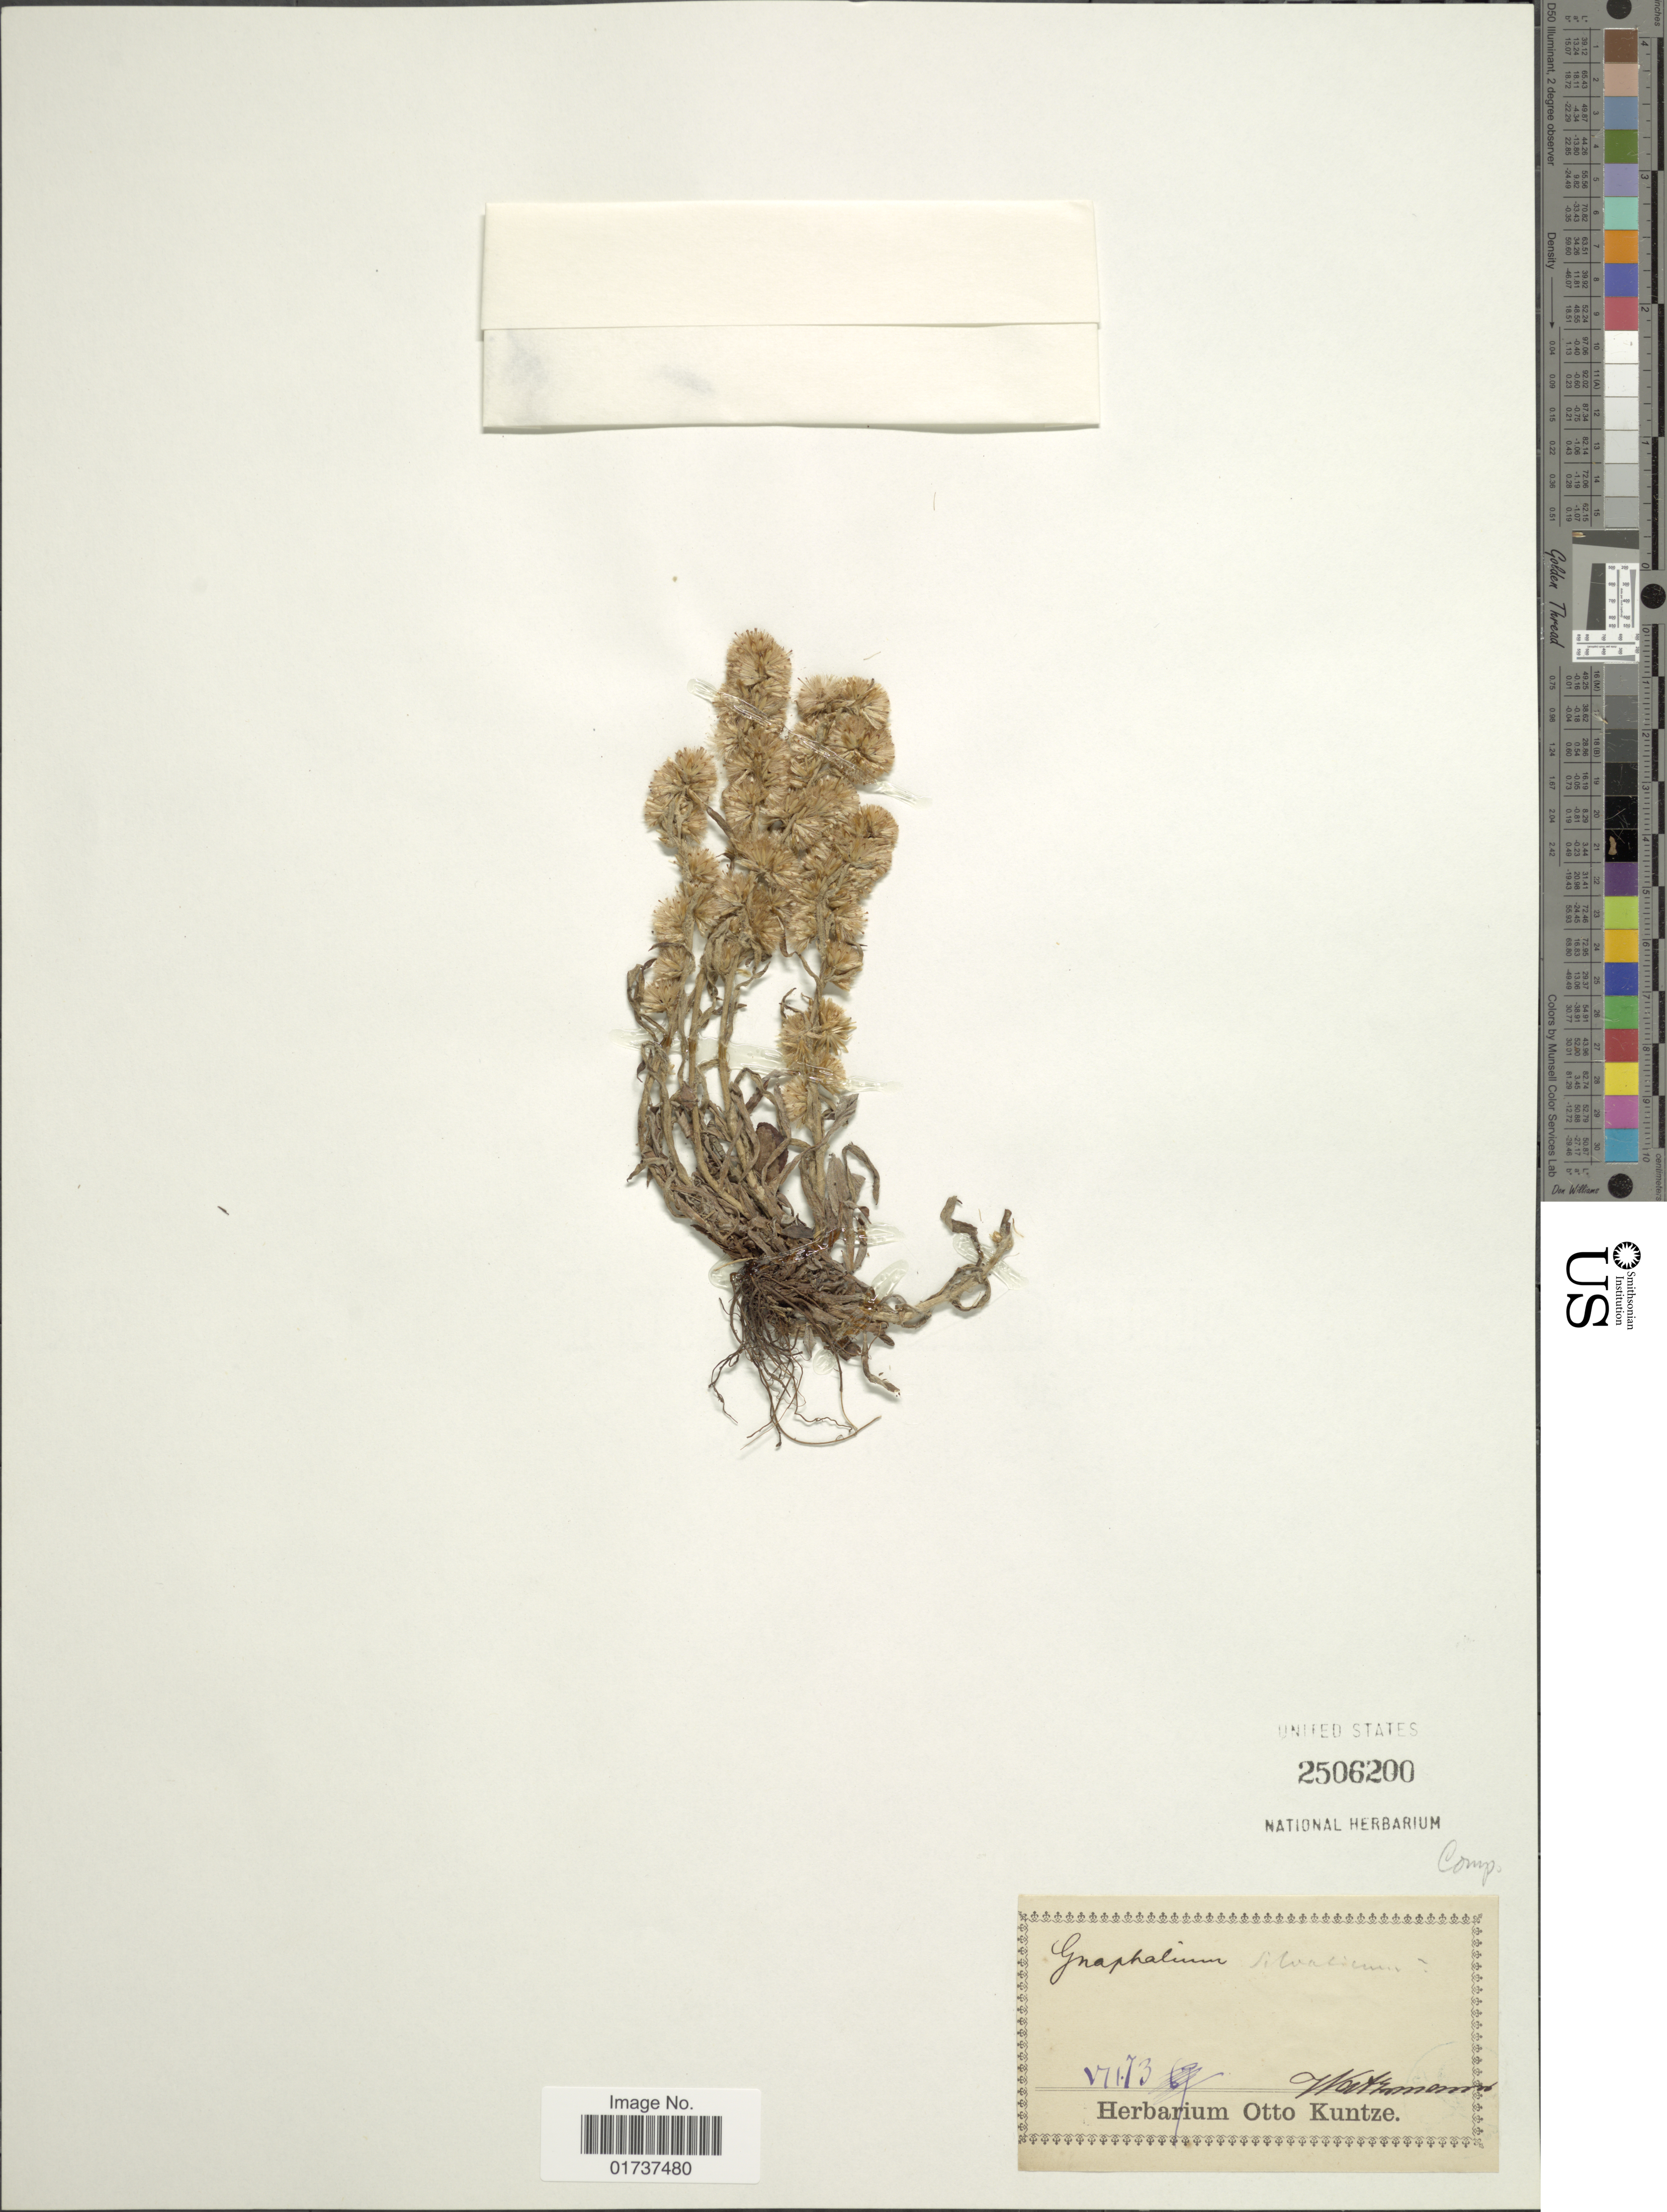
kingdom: Plantae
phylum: Tracheophyta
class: Magnoliopsida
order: Asterales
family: Asteraceae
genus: Gnaphalium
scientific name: Gnaphalium sylvaticum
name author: L.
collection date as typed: Transcribed d/m/y: /6/73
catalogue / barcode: US 2506200